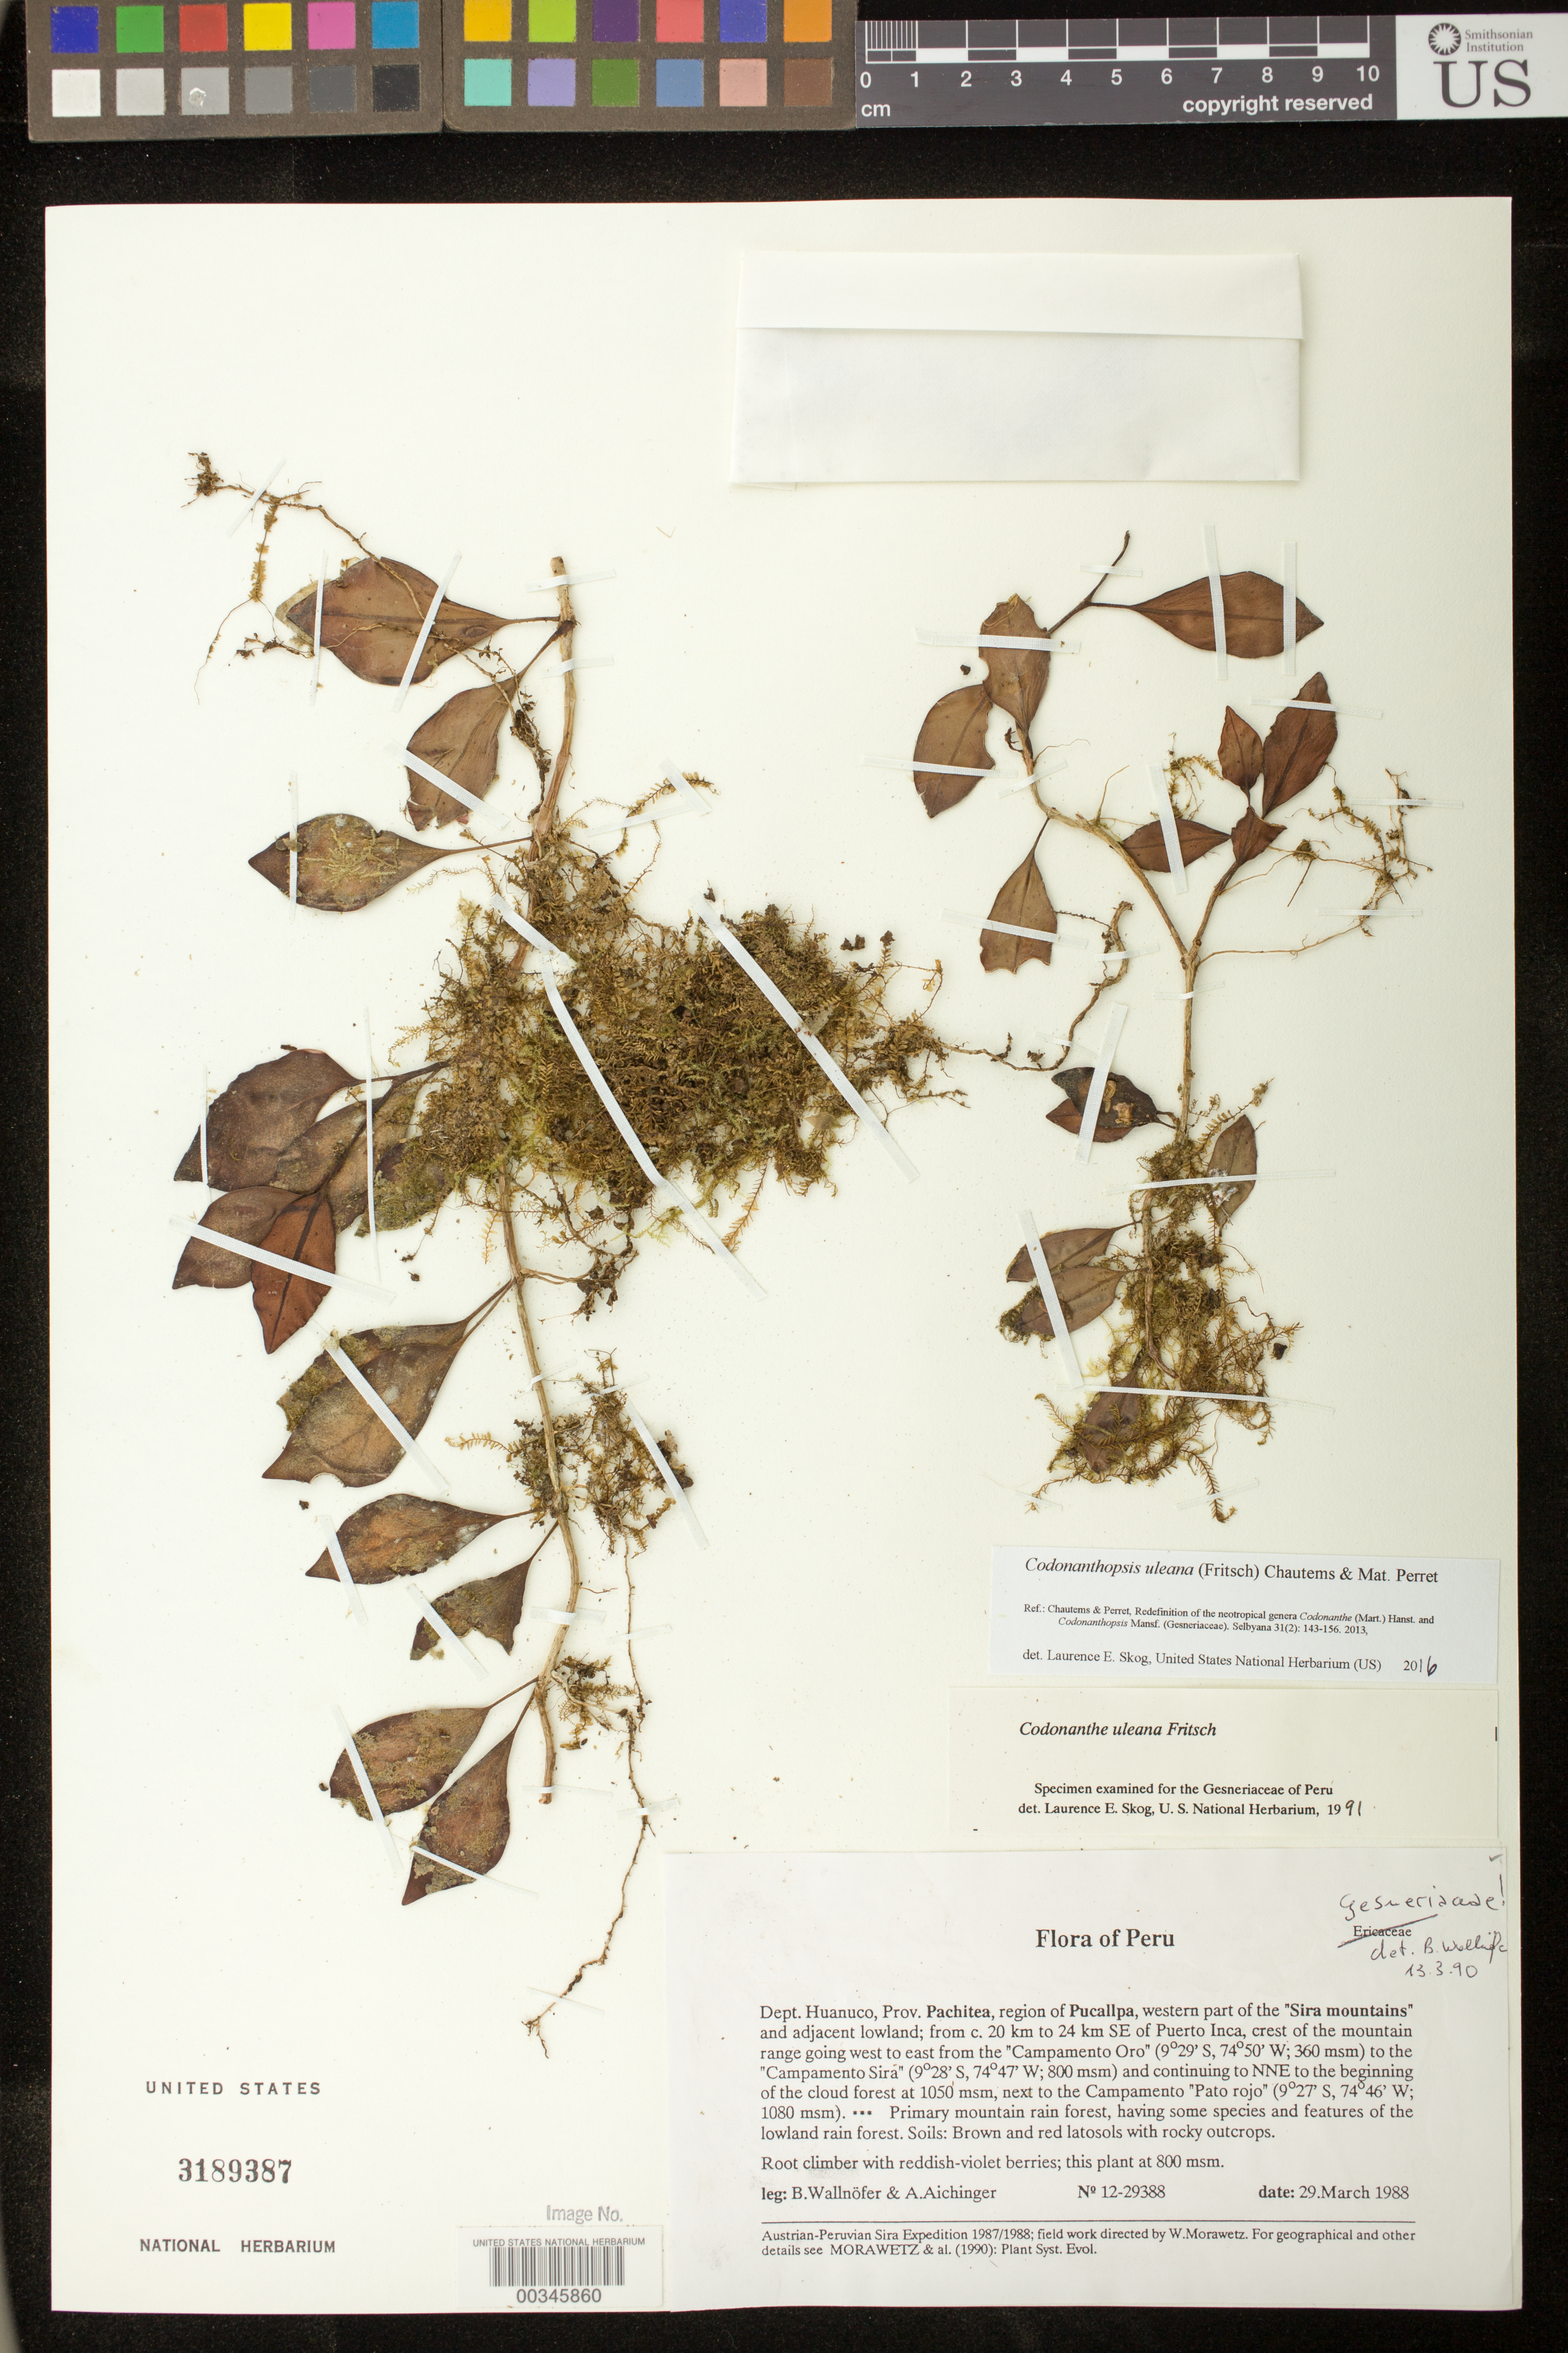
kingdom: Plantae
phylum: Tracheophyta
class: Magnoliopsida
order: Lamiales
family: Gesneriaceae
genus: Codonanthopsis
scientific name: Codonanthopsis uleana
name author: (Fritsch) Chautems & Mat.Perret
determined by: Skog, Laurence E.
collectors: B. Wallnöfer & A. Aichinger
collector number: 12- 29388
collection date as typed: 29 Mar 1988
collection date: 1988-03-29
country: Peru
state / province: Huánuco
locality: Prov. Pachitea; reg. of Pucallpa, western part of "Sira Mountains" and adjacent lowland; from c. 20-24 km SE of Puerto Inca, …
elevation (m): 800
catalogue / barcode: US 3189387